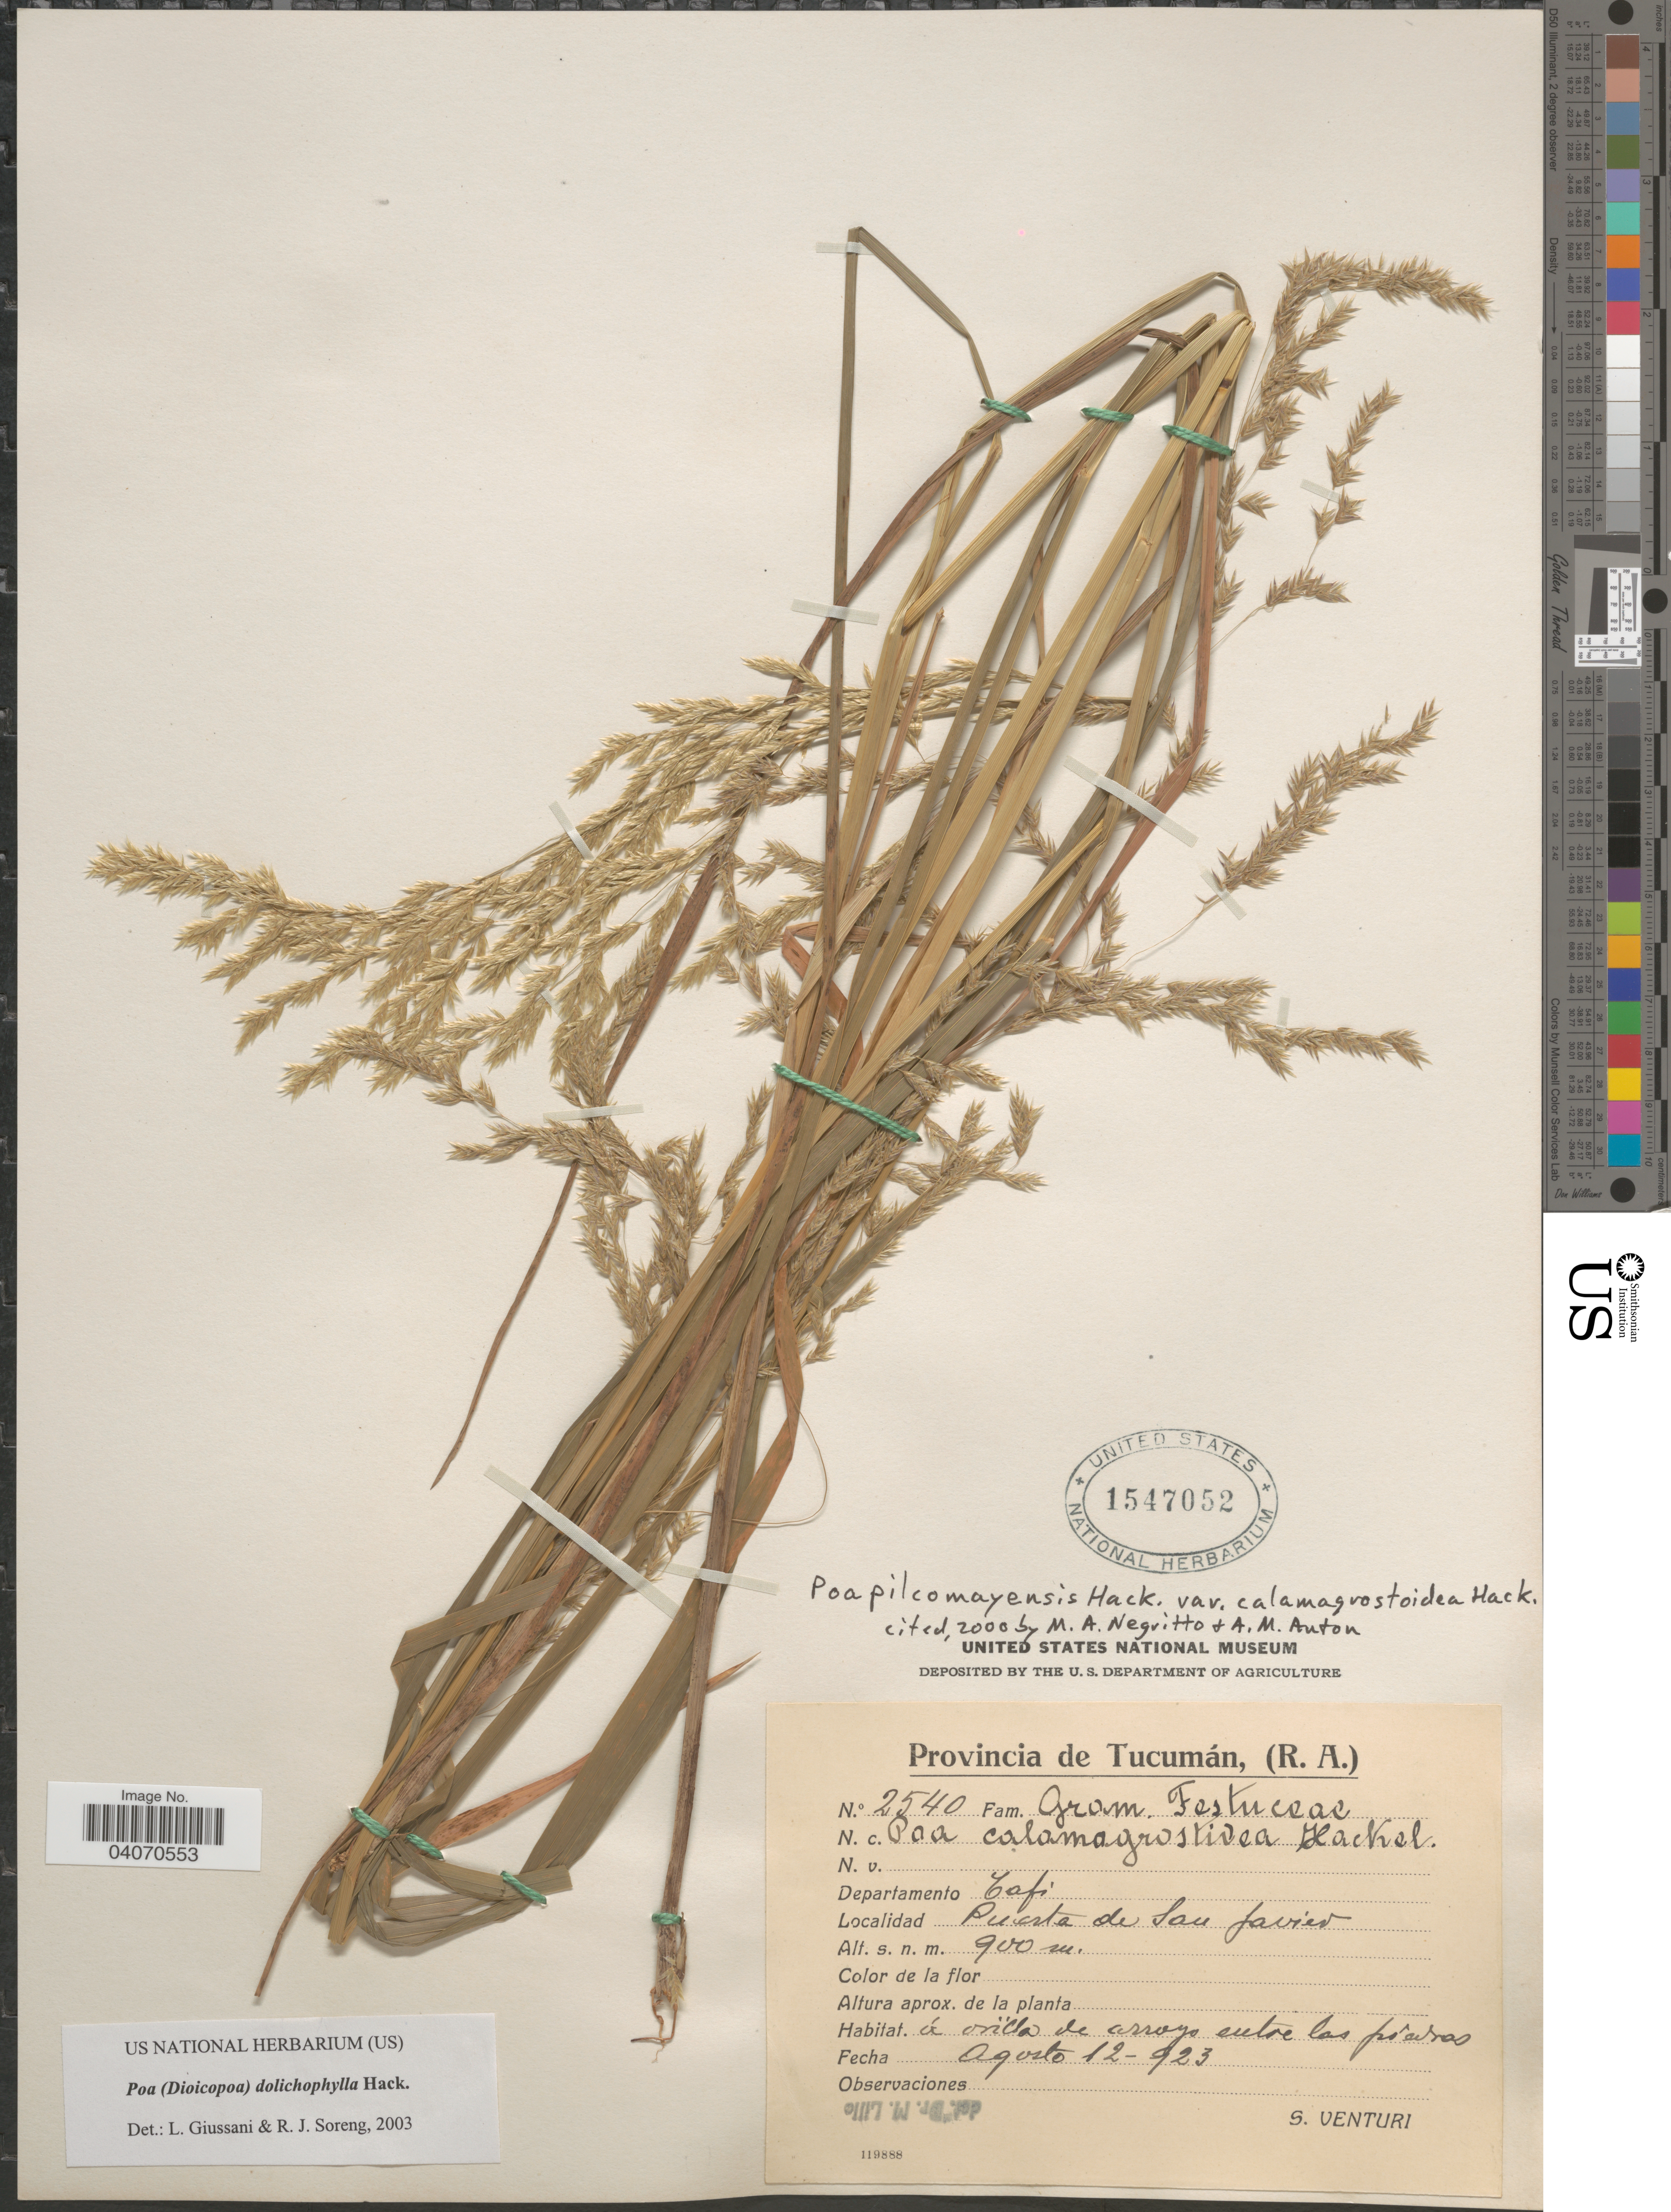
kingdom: Plantae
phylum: Tracheophyta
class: Liliopsida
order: Poales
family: Poaceae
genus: Poa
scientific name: Poa dolichophylla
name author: Hack.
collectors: S. Venturi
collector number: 2540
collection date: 1923-08-12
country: Argentina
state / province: Tucuman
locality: Departamento Tafí. Puerta de San Javier.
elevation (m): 900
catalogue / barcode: US 1547052